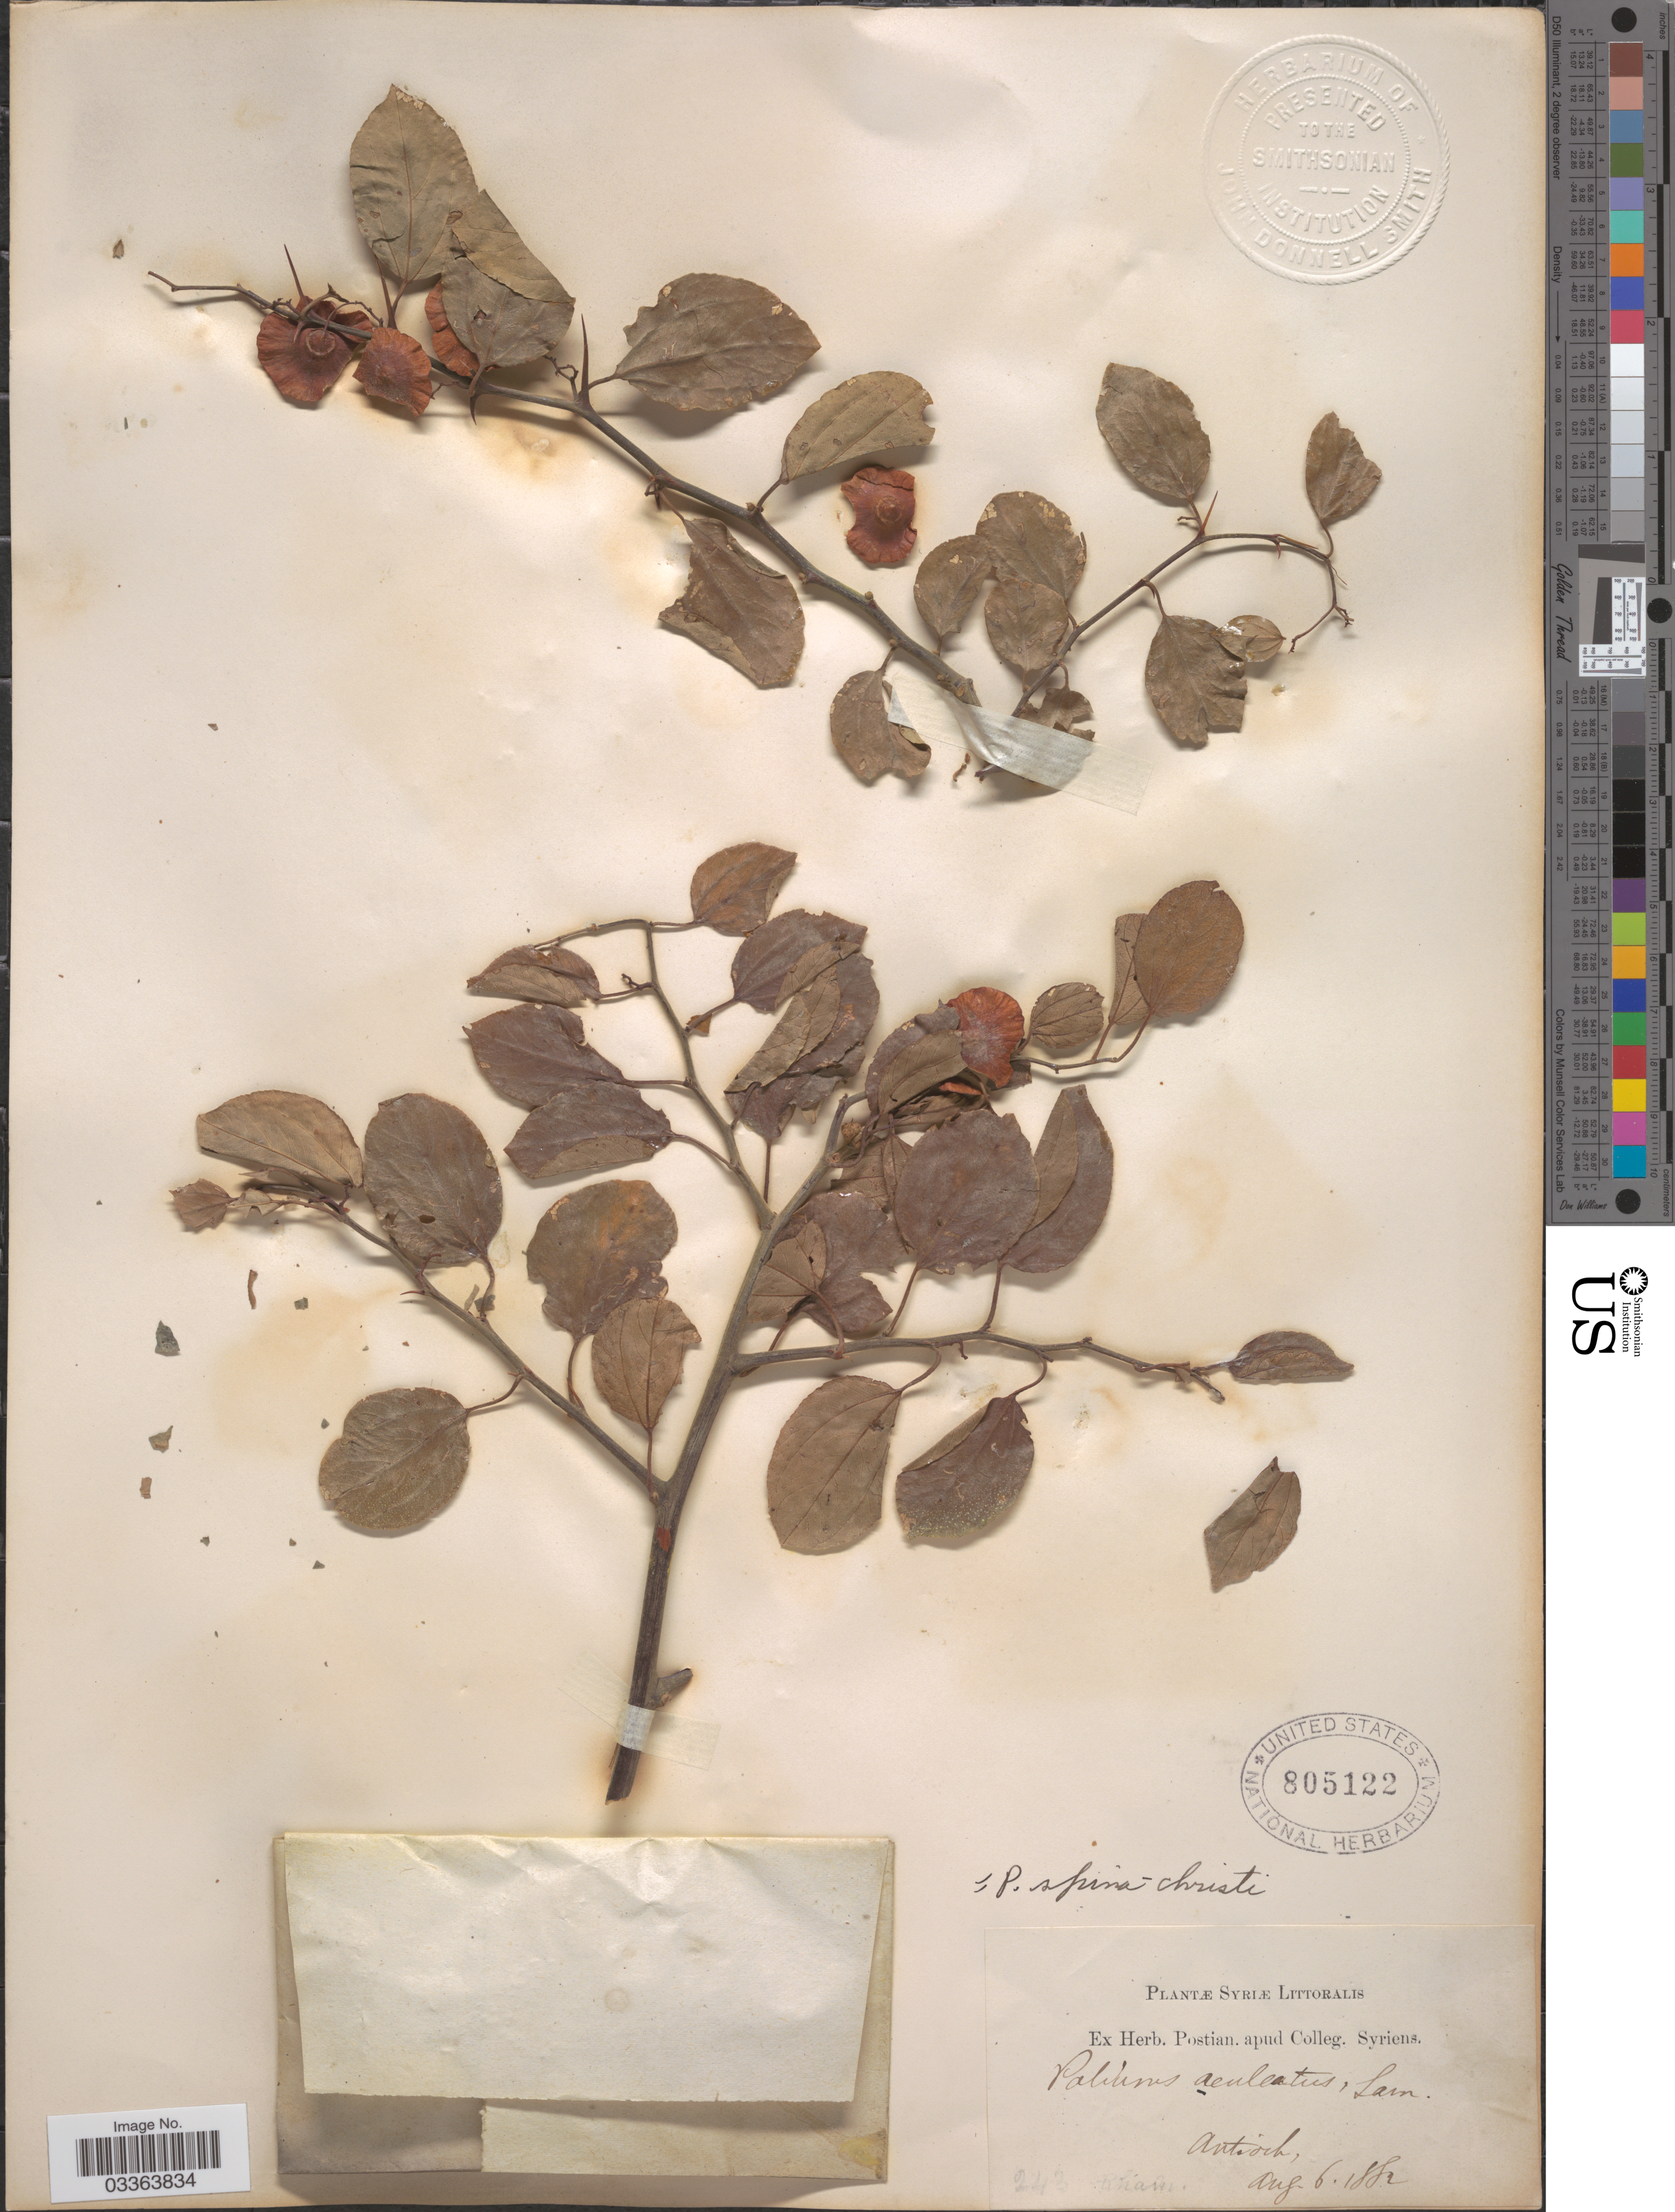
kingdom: Plantae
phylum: Tracheophyta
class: Magnoliopsida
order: Rosales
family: Rhamnaceae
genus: Paliurus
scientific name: Paliurus spina-christi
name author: Mill.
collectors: Ex herb. Postian. apud Colleg. Syriens.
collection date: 1882-08-06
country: Syria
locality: Syriæ Littoralis. Antioch.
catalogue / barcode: US 805122